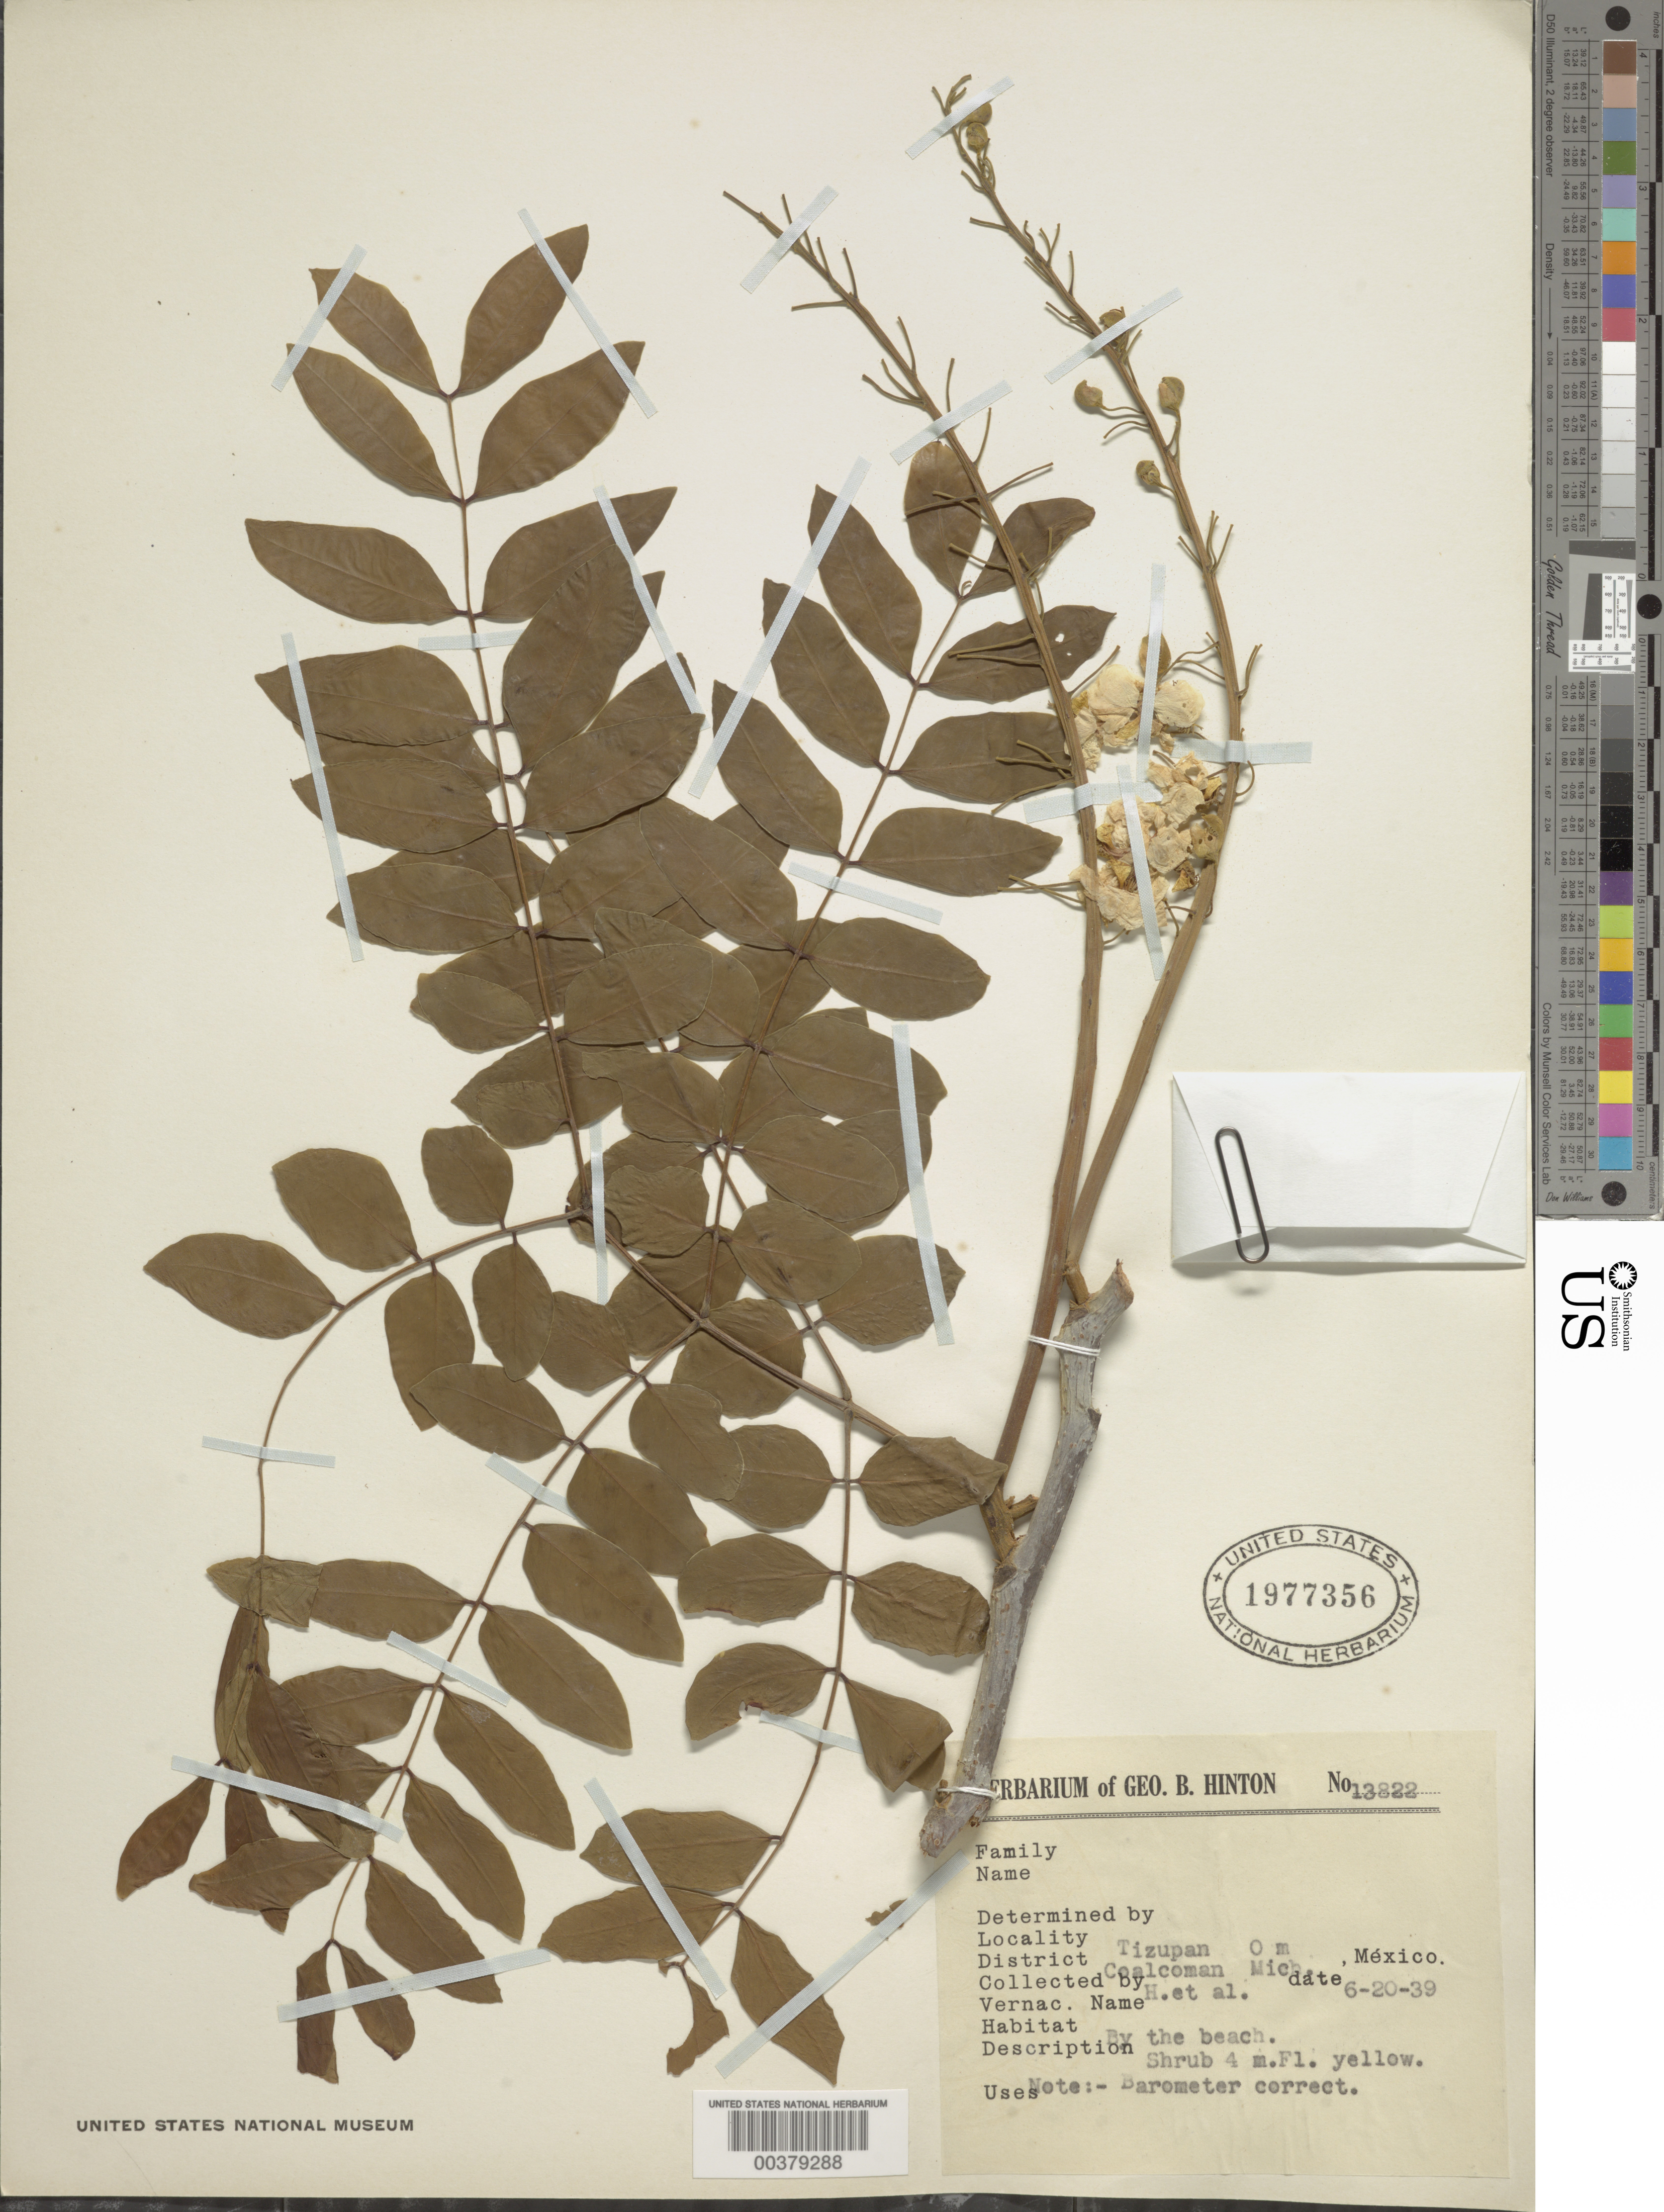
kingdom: Plantae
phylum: Tracheophyta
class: Magnoliopsida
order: Fabales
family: Fabaceae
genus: Caesalpinia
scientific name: Caesalpinia sp.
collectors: G. B. Hinton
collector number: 13822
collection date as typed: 20 Jun 1939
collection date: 1939-06-20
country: Mexico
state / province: Michoacán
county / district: Coalcomán De Vazquez Pallares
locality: Coalcomán Mun. (?), Tizupan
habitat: By the beach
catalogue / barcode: US 1977356